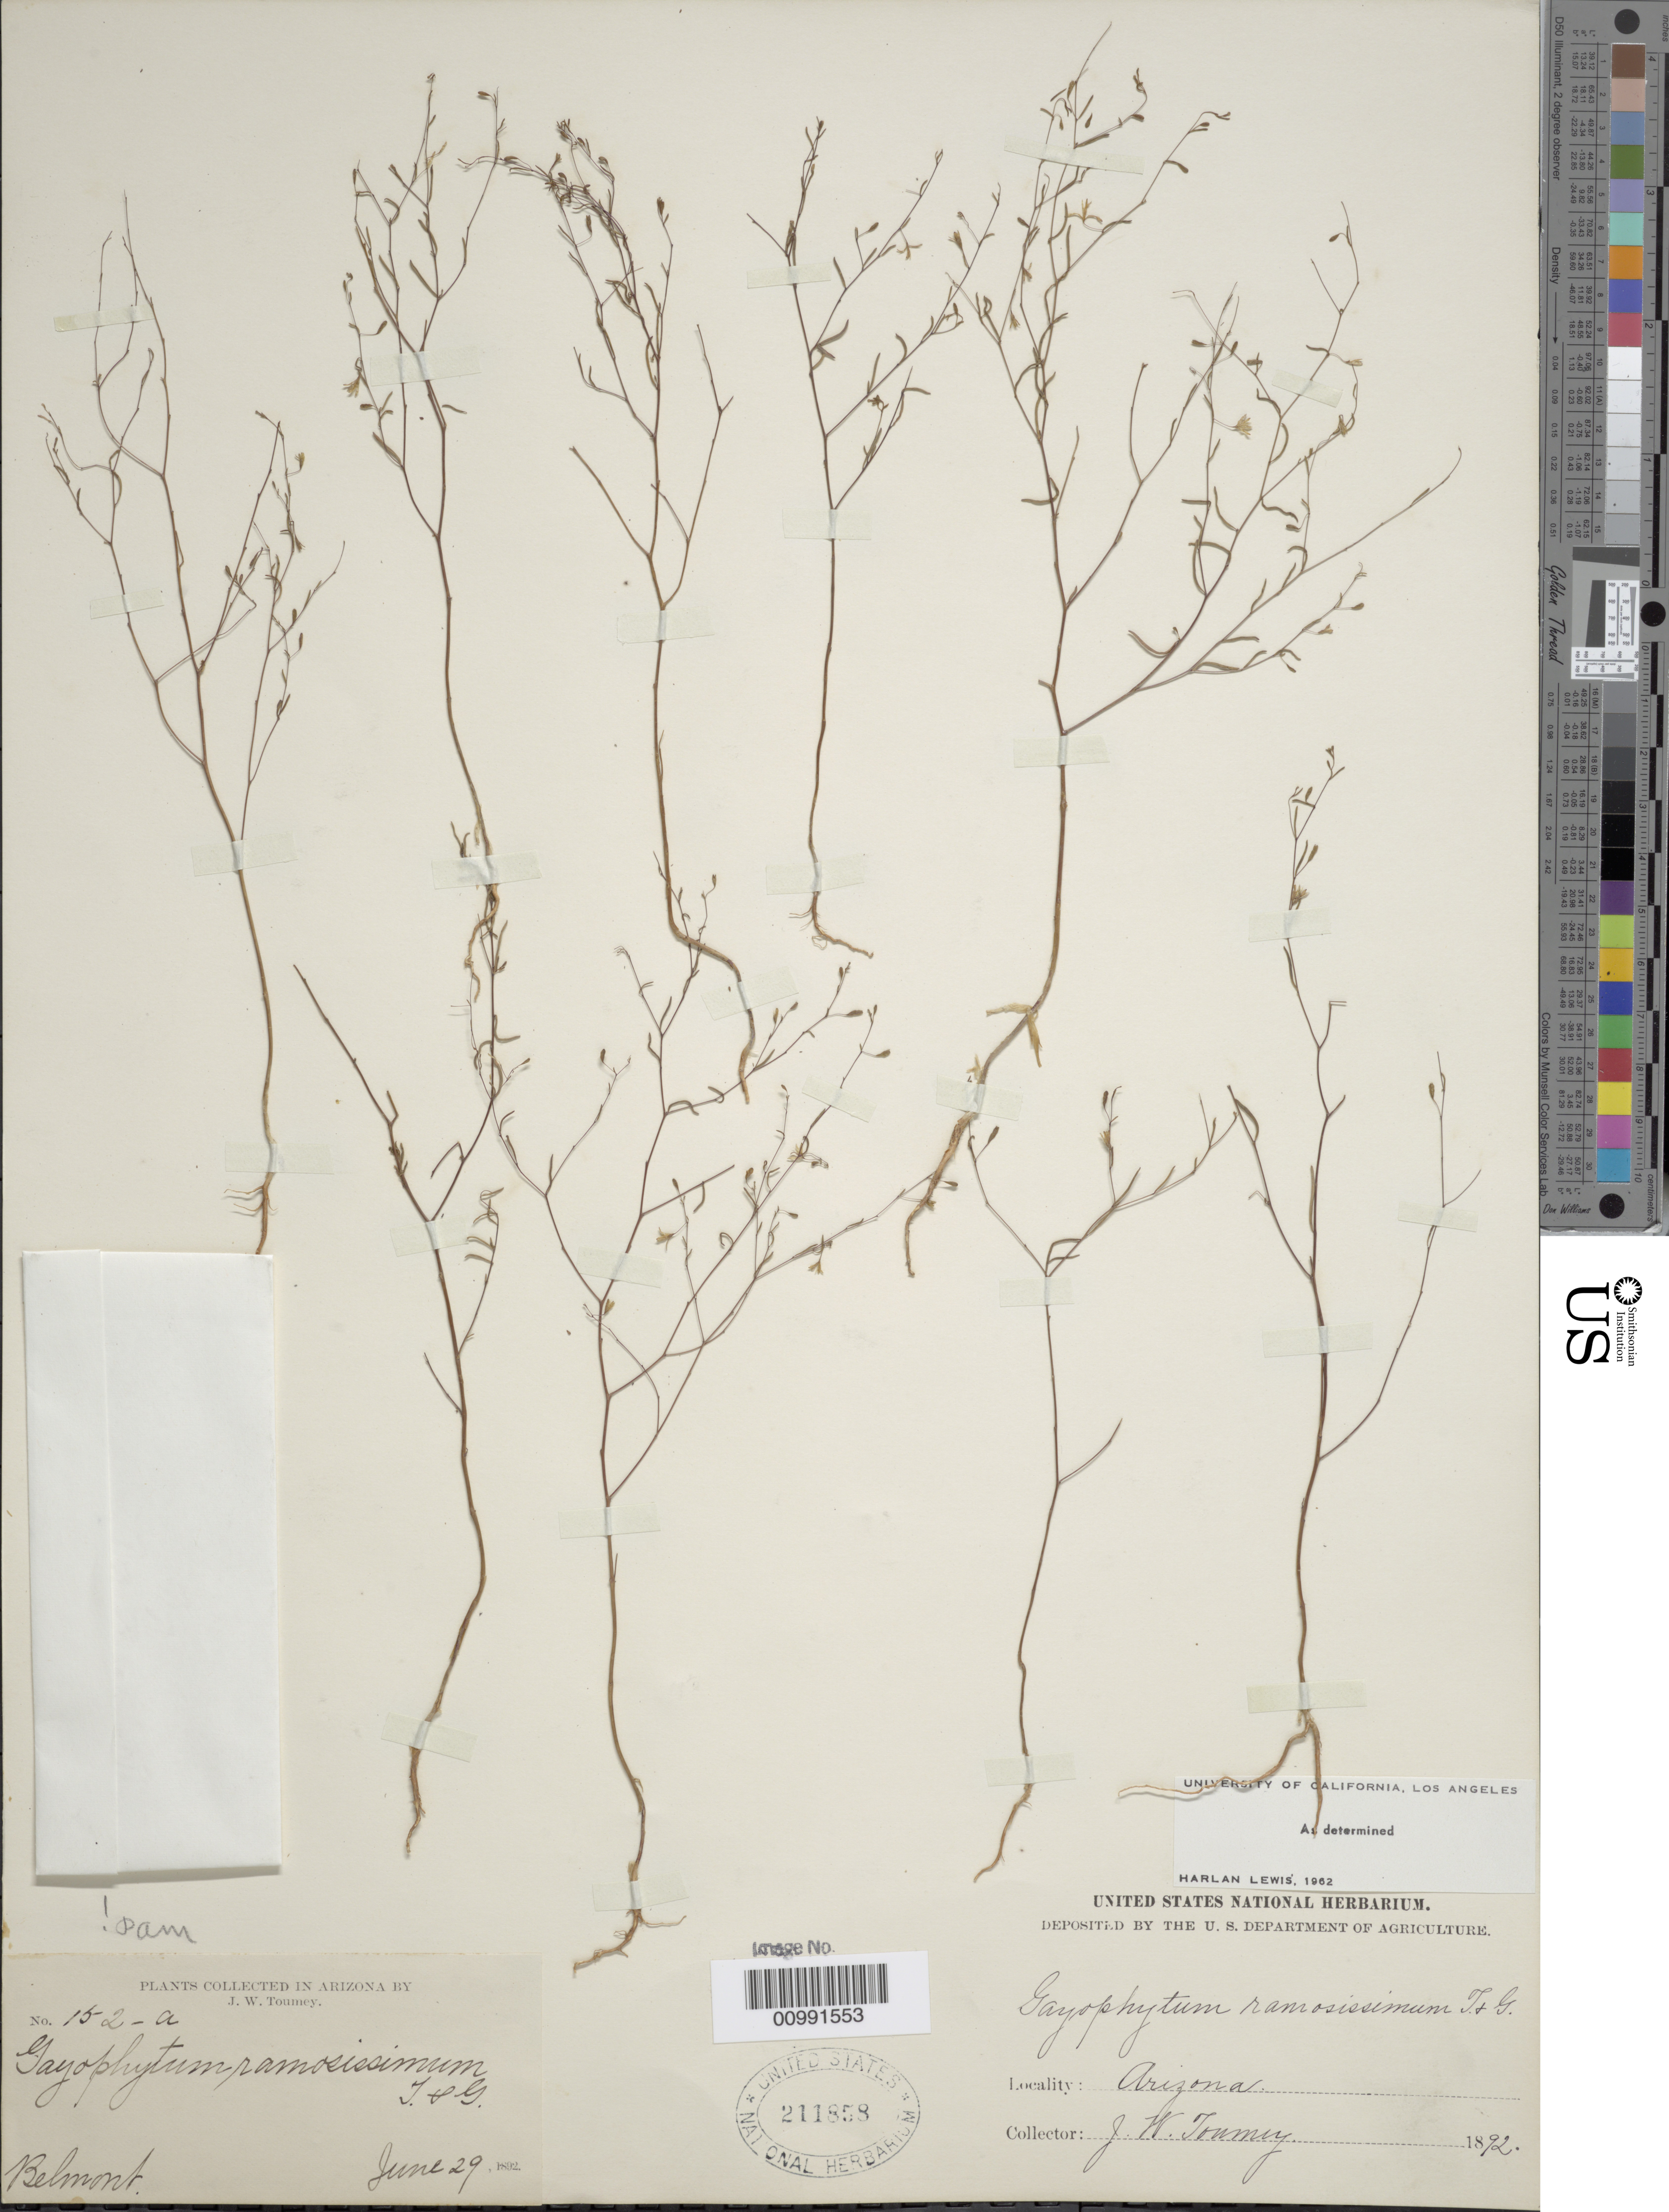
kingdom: Plantae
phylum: Tracheophyta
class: Magnoliopsida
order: Myrtales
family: Onagraceae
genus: Gayophytum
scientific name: Gayophytum ramosissimum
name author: Torr. & A. Gray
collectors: J. W. Toumey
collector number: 152A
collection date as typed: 29 Jun 1892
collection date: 1892-06-29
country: United States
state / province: Arizona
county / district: Coconino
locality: Bellemont.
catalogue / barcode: US 211858